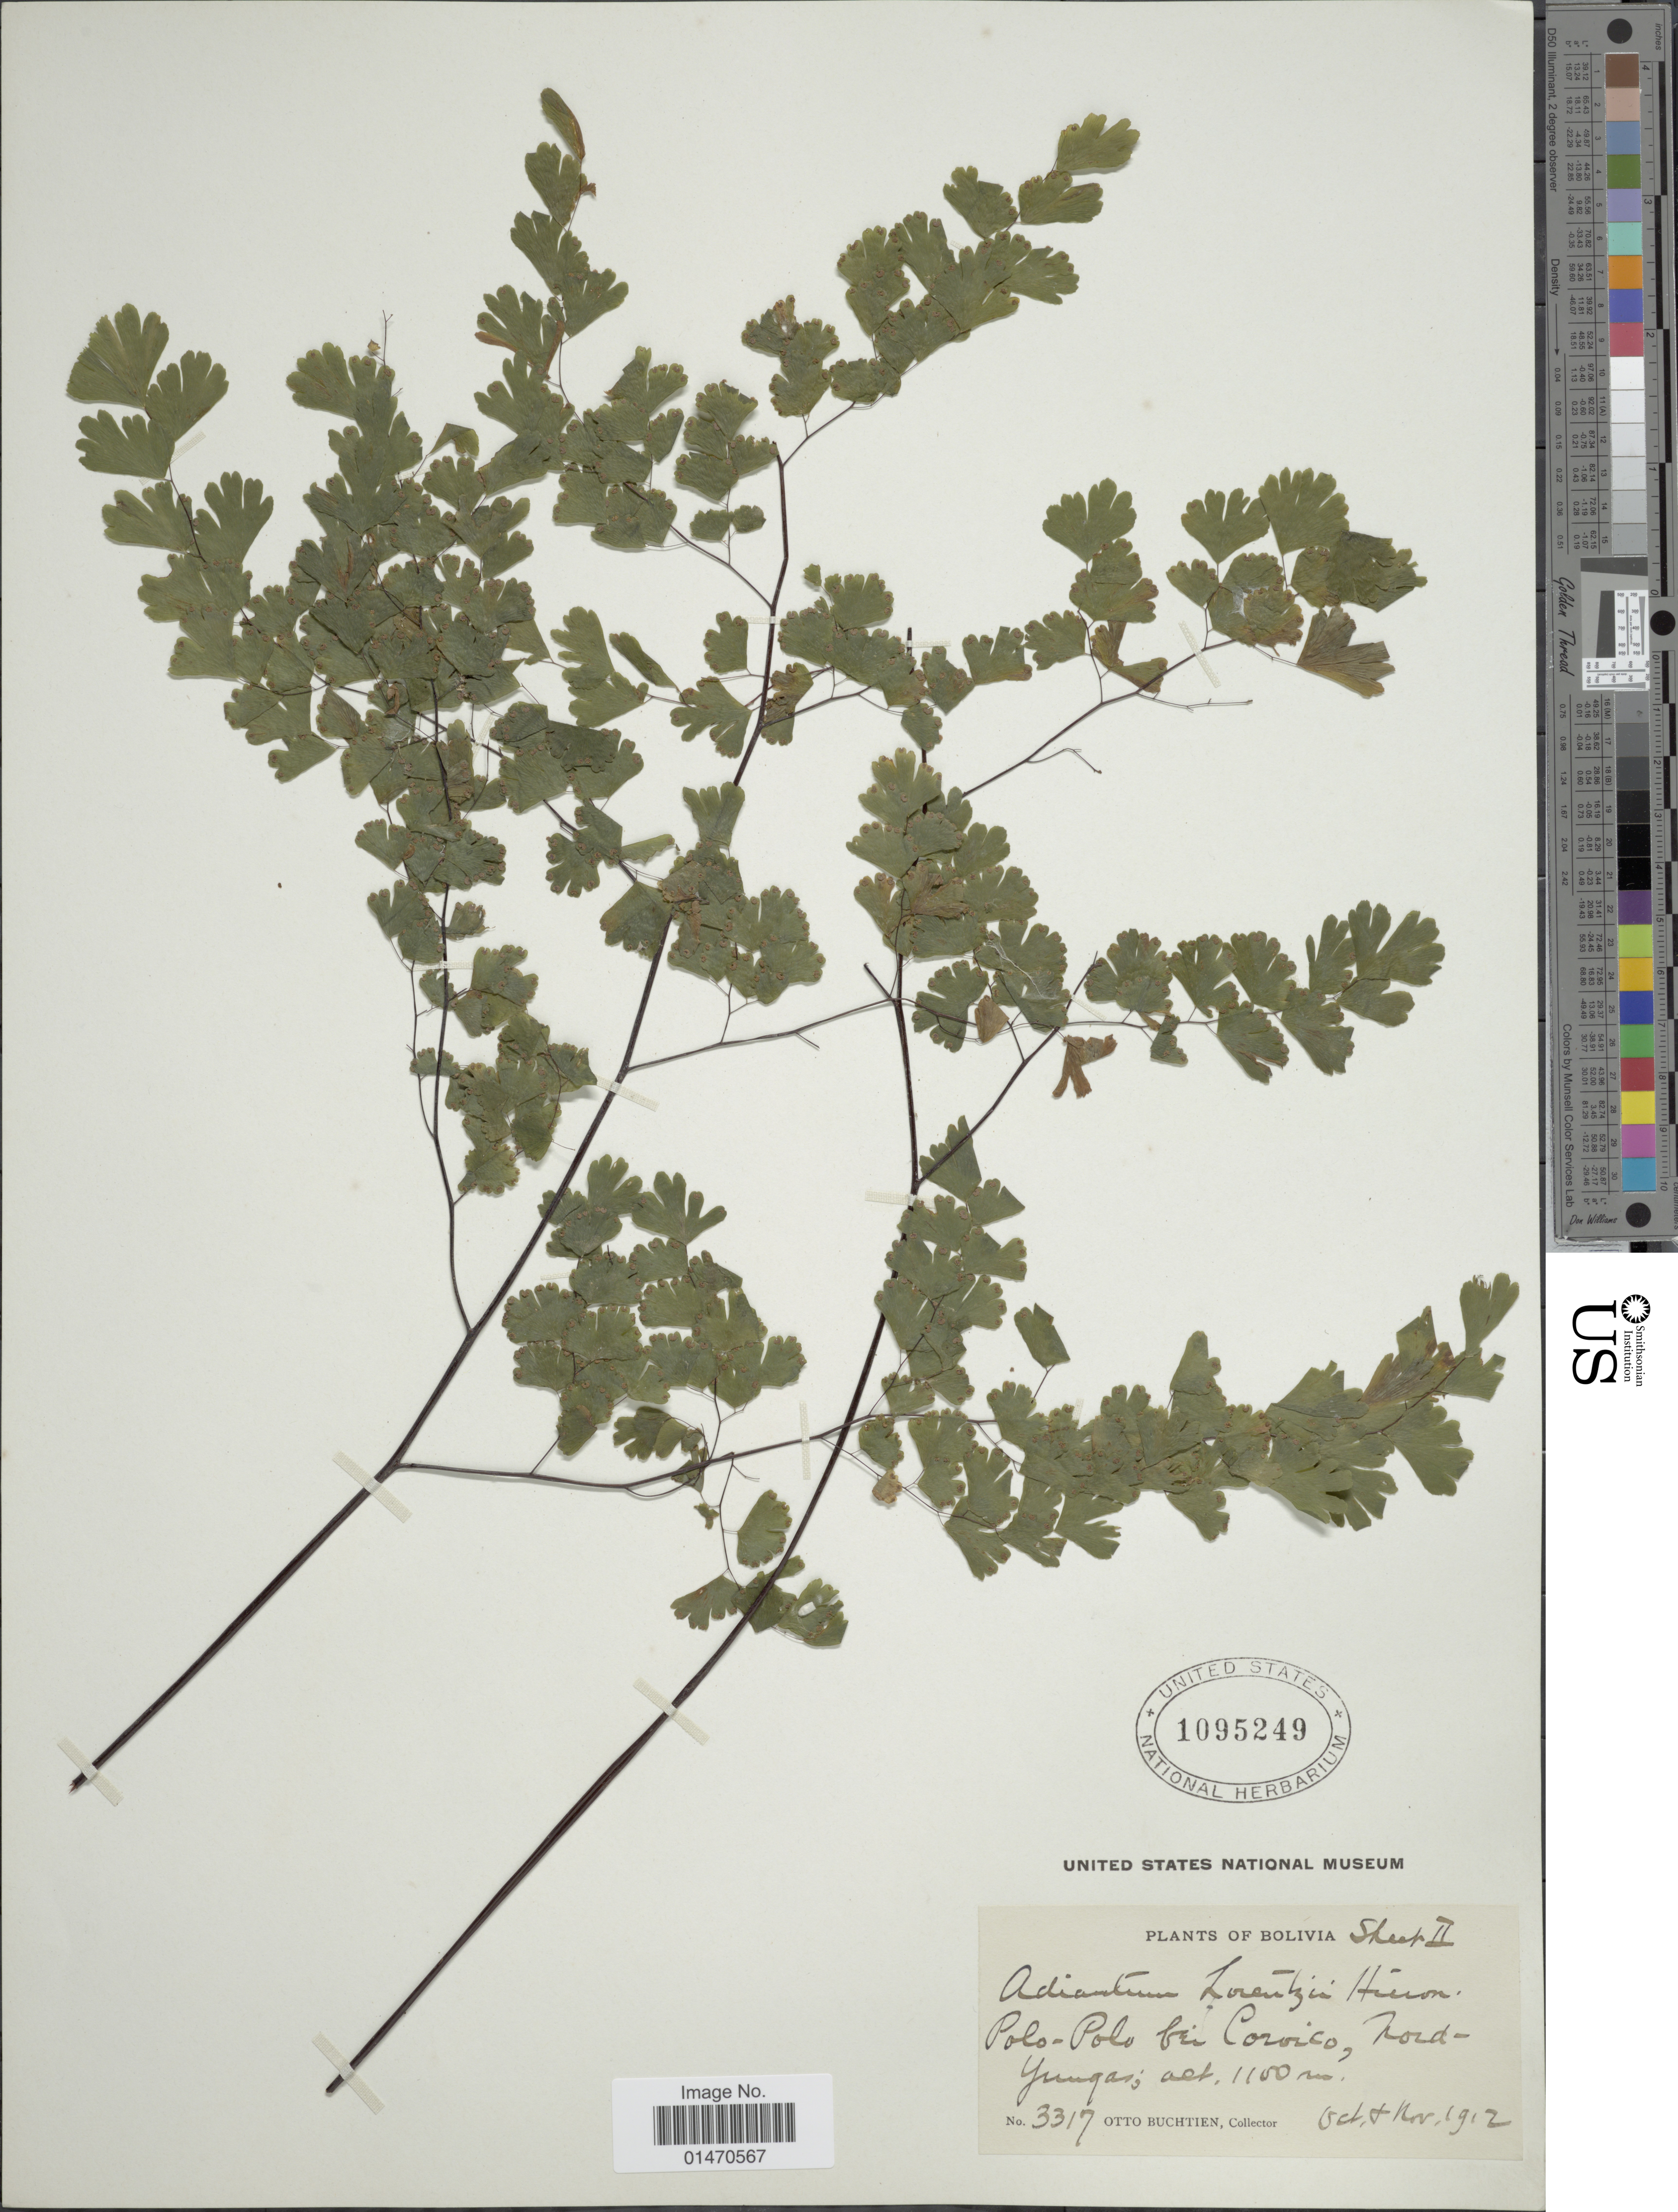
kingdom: Plantae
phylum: Tracheophyta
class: Polypodiopsida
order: Polypodiales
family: Pteridaceae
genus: Adiantum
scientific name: Adiantum lorentzii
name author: Hieron.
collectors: O. Buchtien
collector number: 3317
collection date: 1912-10/1912-11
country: Bolivia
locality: Polo-Polo bei Coroico, Nordyungas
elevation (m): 1100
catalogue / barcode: US 1095249